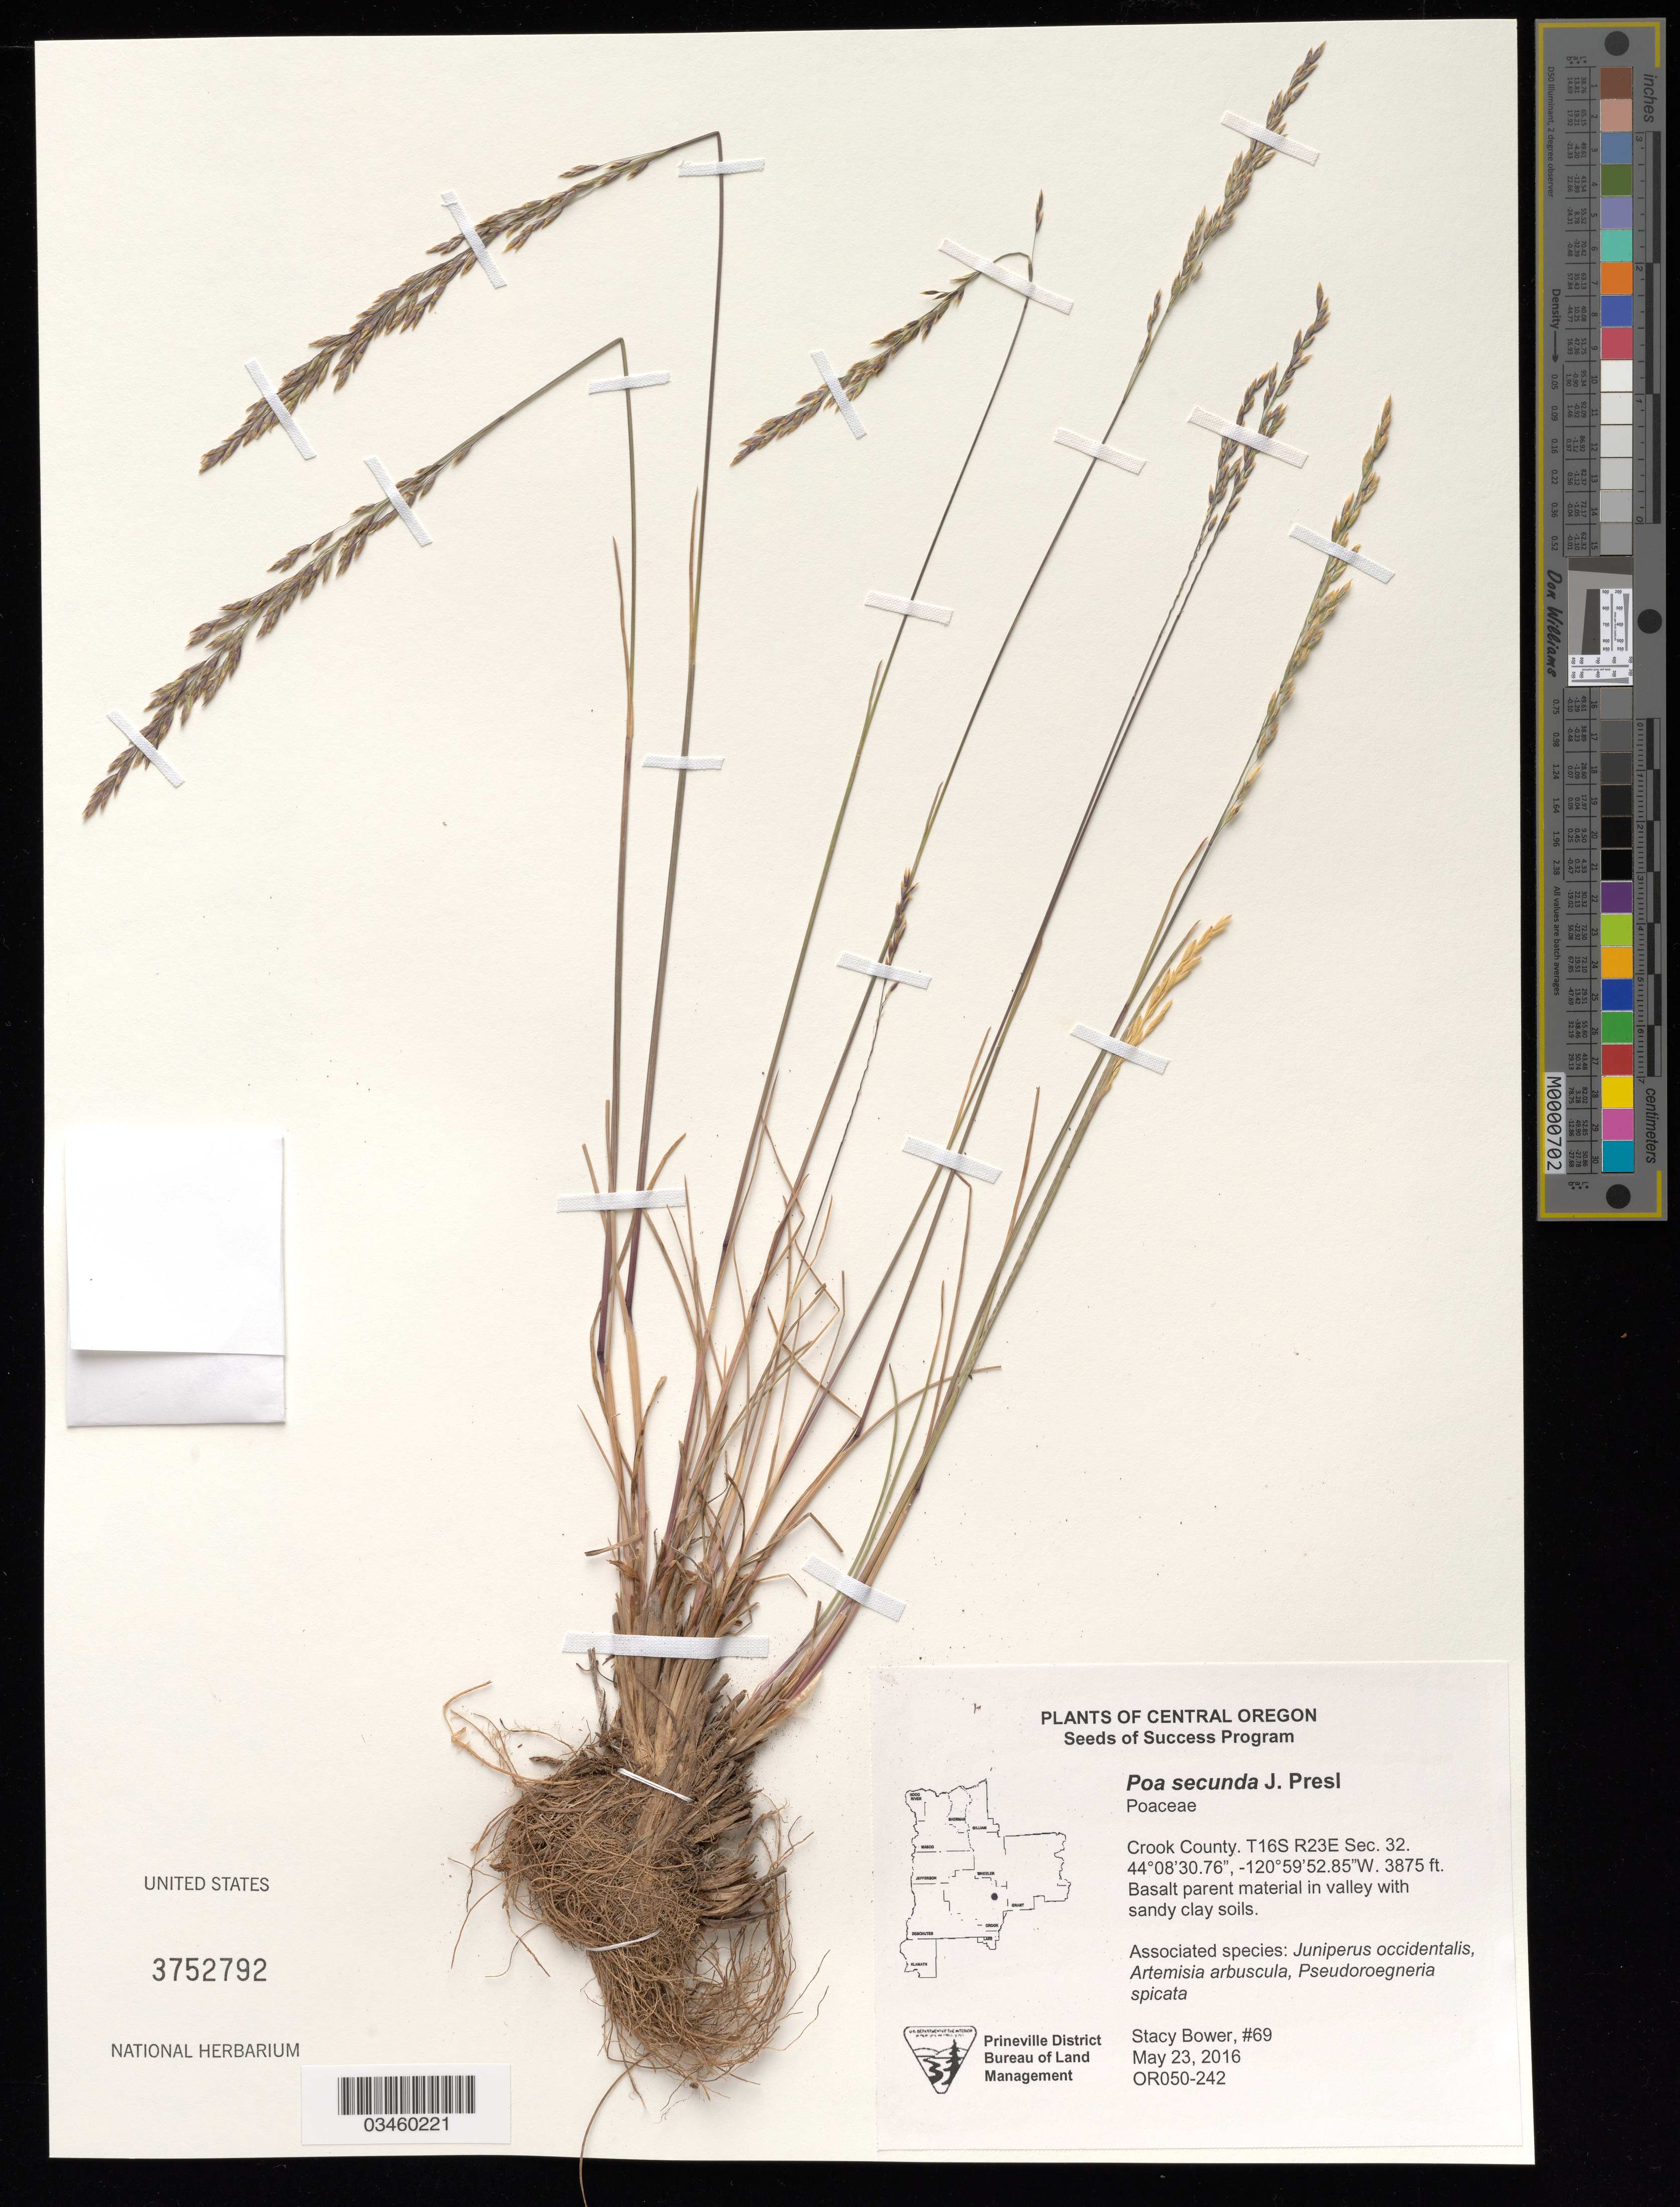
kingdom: Plantae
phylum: Tracheophyta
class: Liliopsida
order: Poales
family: Poaceae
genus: Poa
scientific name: Poa secunda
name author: J. Presl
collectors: S. Bower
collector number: OR050-242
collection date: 2016-05-23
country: United States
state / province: Oregon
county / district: Crook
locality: Section 32, T16S, R23E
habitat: Basalt parent material in valley with sandy clay soils. With Juniperus occidentalis, Artemisia arbuscula, Pseudoroegneria spicata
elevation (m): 1181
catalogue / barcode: US 3752792